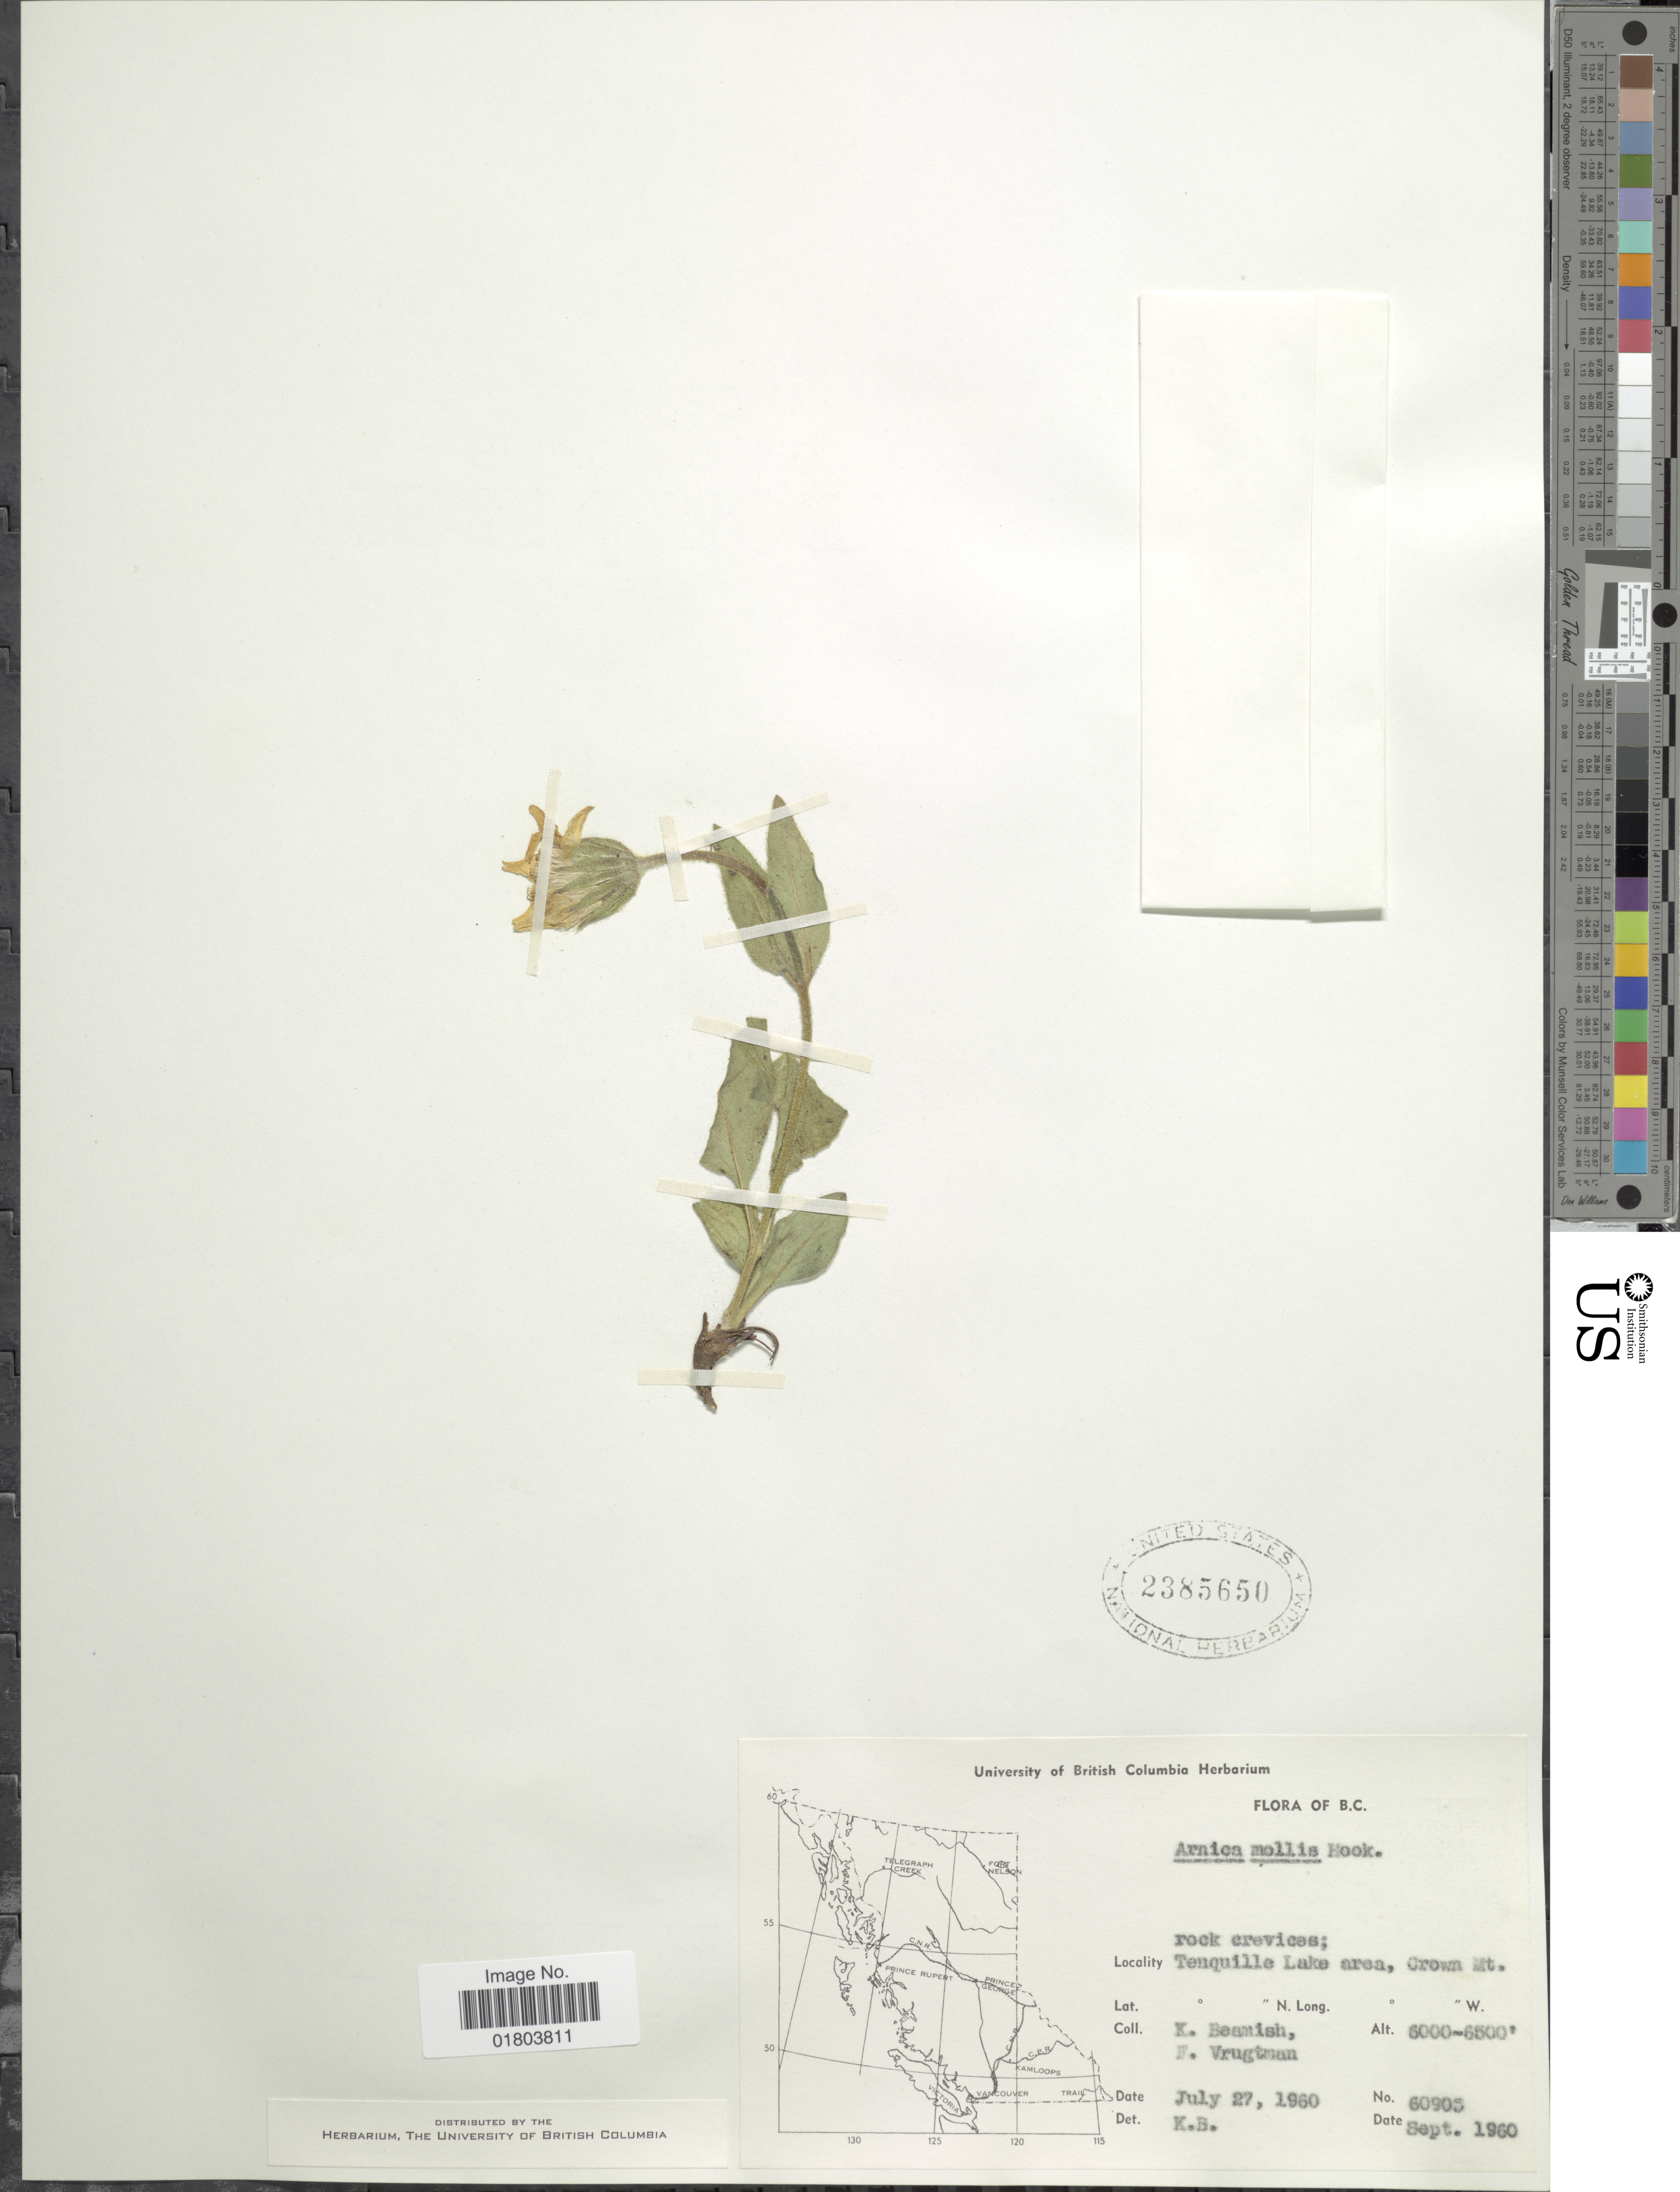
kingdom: Plantae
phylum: Tracheophyta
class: Magnoliopsida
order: Asterales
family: Asteraceae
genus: Arnica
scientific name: Arnica mollis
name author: Hook.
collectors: K. Beamish & F. Vrugtman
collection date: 1960-07-27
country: Canada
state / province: British Columbia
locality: Rock crevices; Tenquille Lake area, Grown Mt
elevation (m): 1829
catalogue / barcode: US 2385650